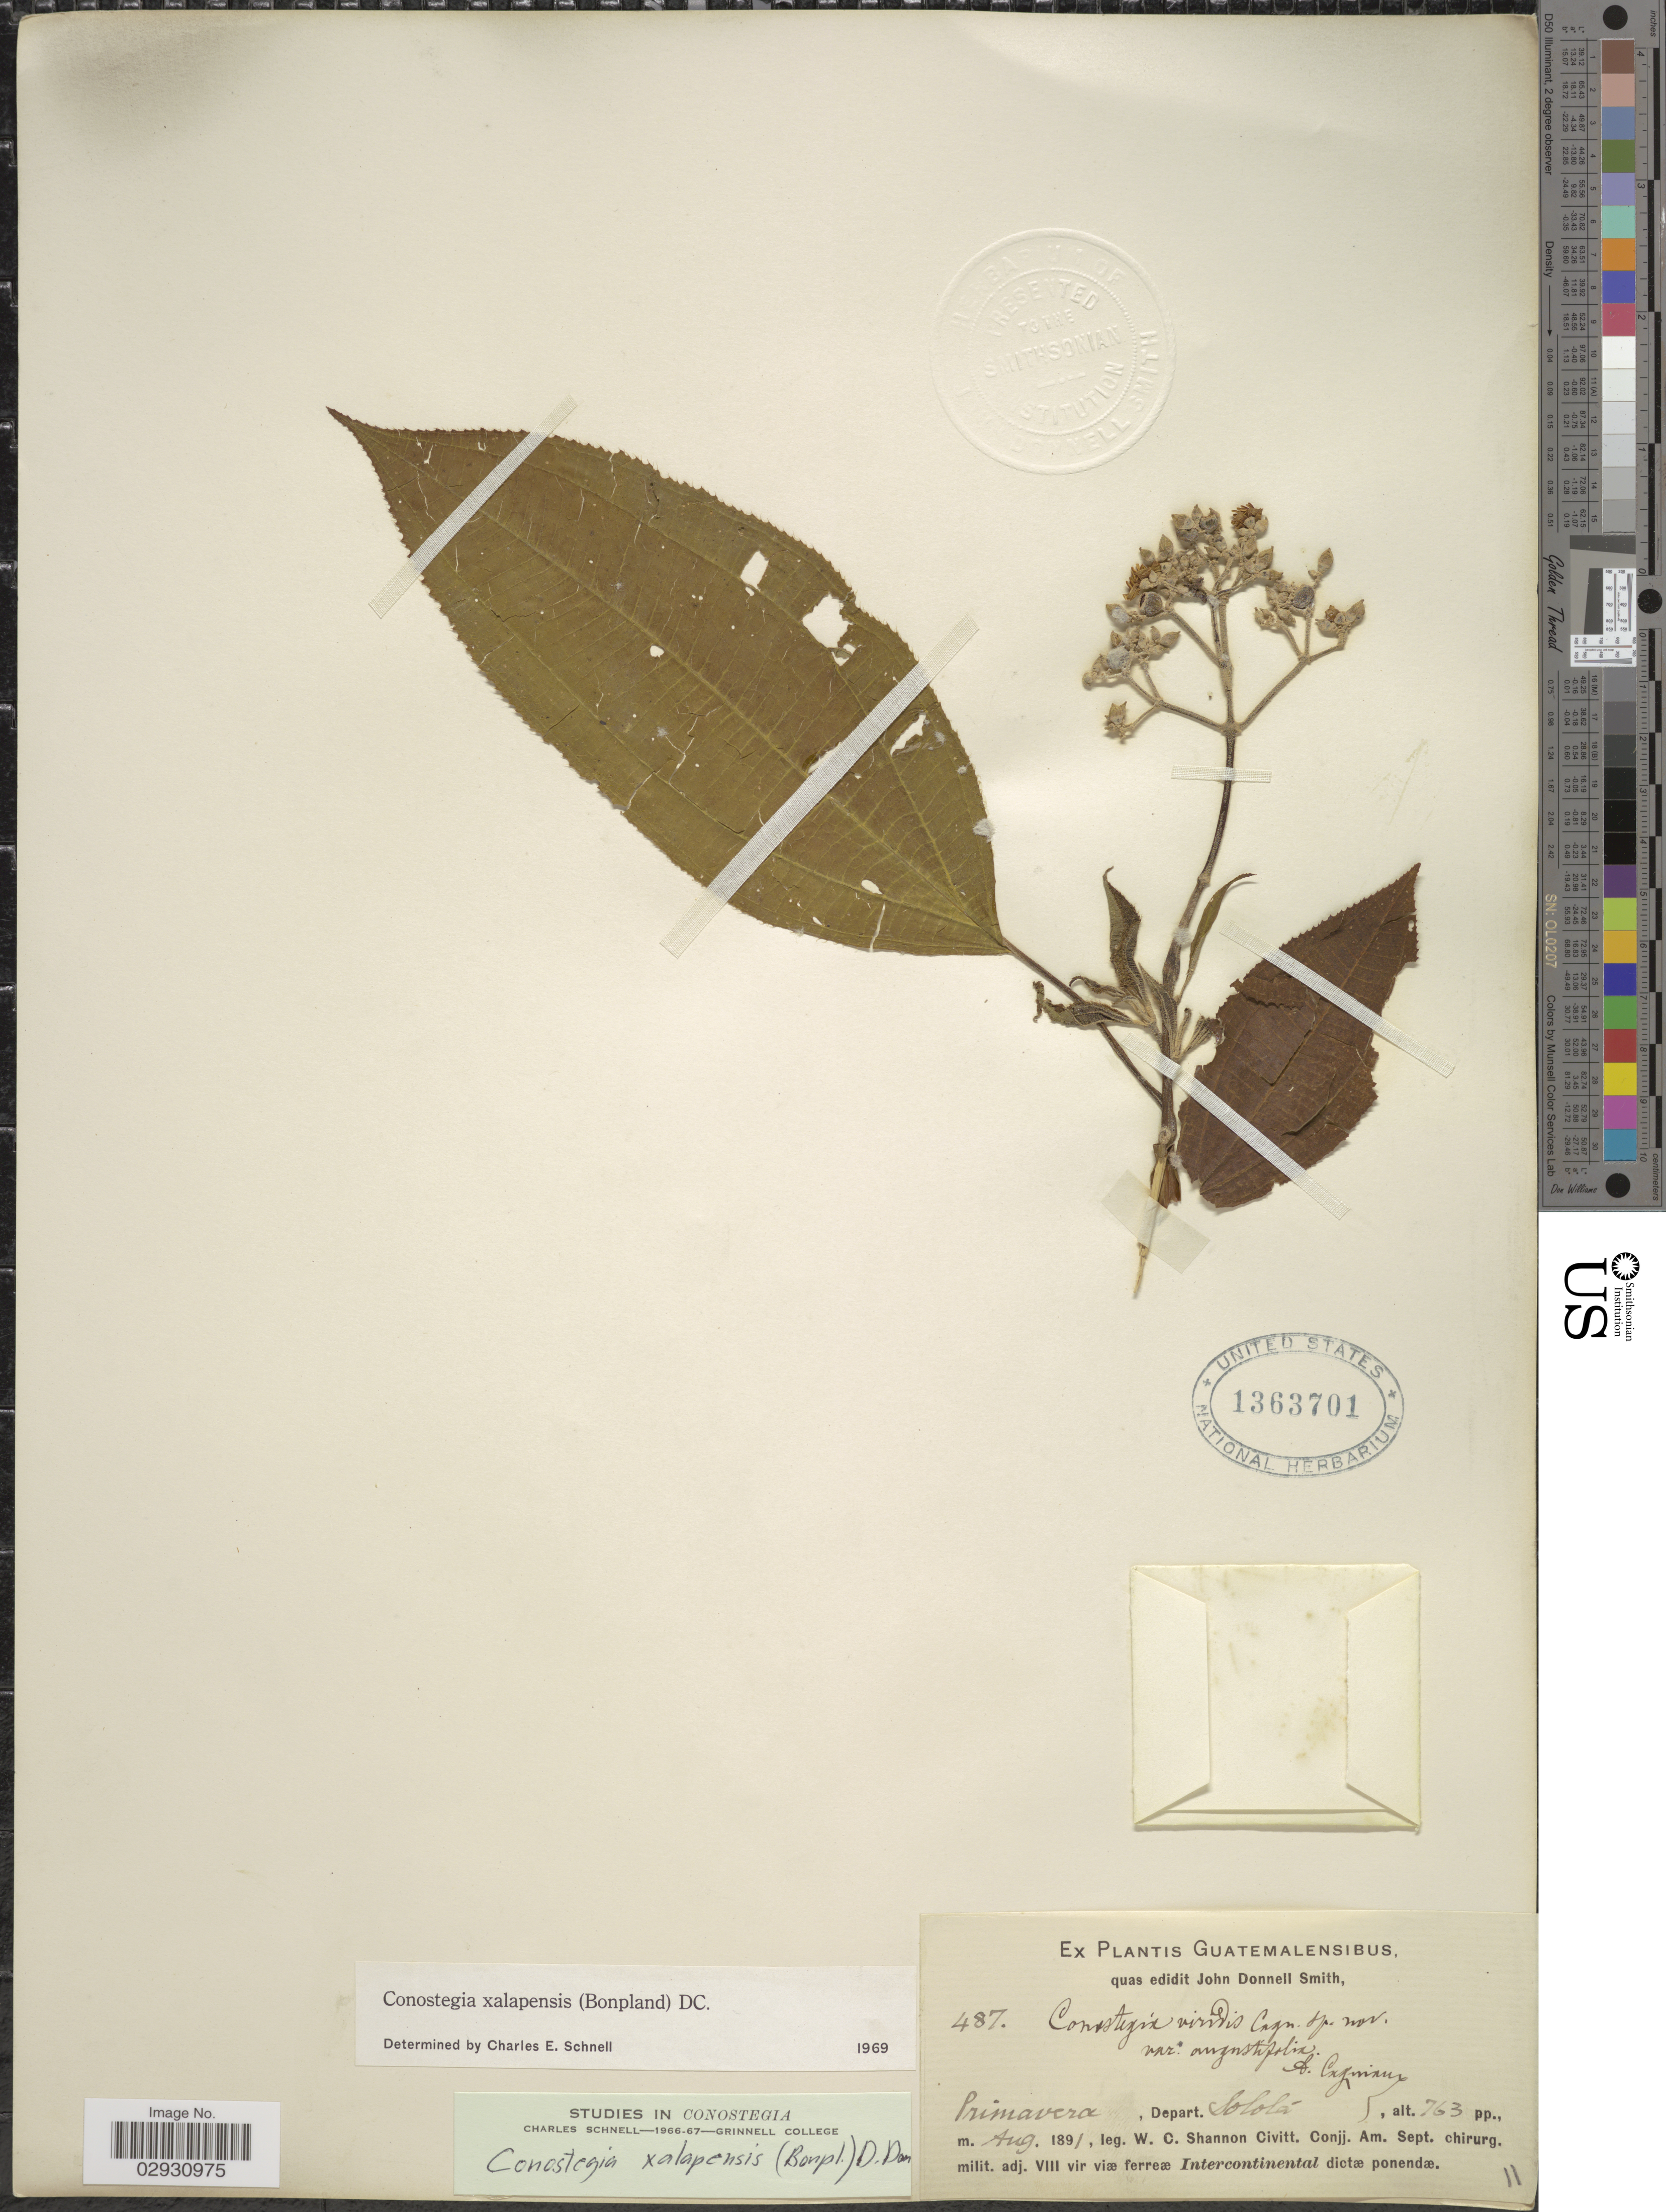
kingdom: Plantae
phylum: Tracheophyta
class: Magnoliopsida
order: Myrtales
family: Melastomataceae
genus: Conostegia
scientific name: Conostegia quadrangularis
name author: Schltdl. ex Steud.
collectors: W. C. Shannon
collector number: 487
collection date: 1891-08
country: Guatemala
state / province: Sololá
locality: Primavera, Depart. Sololá.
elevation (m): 233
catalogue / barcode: US 1363701